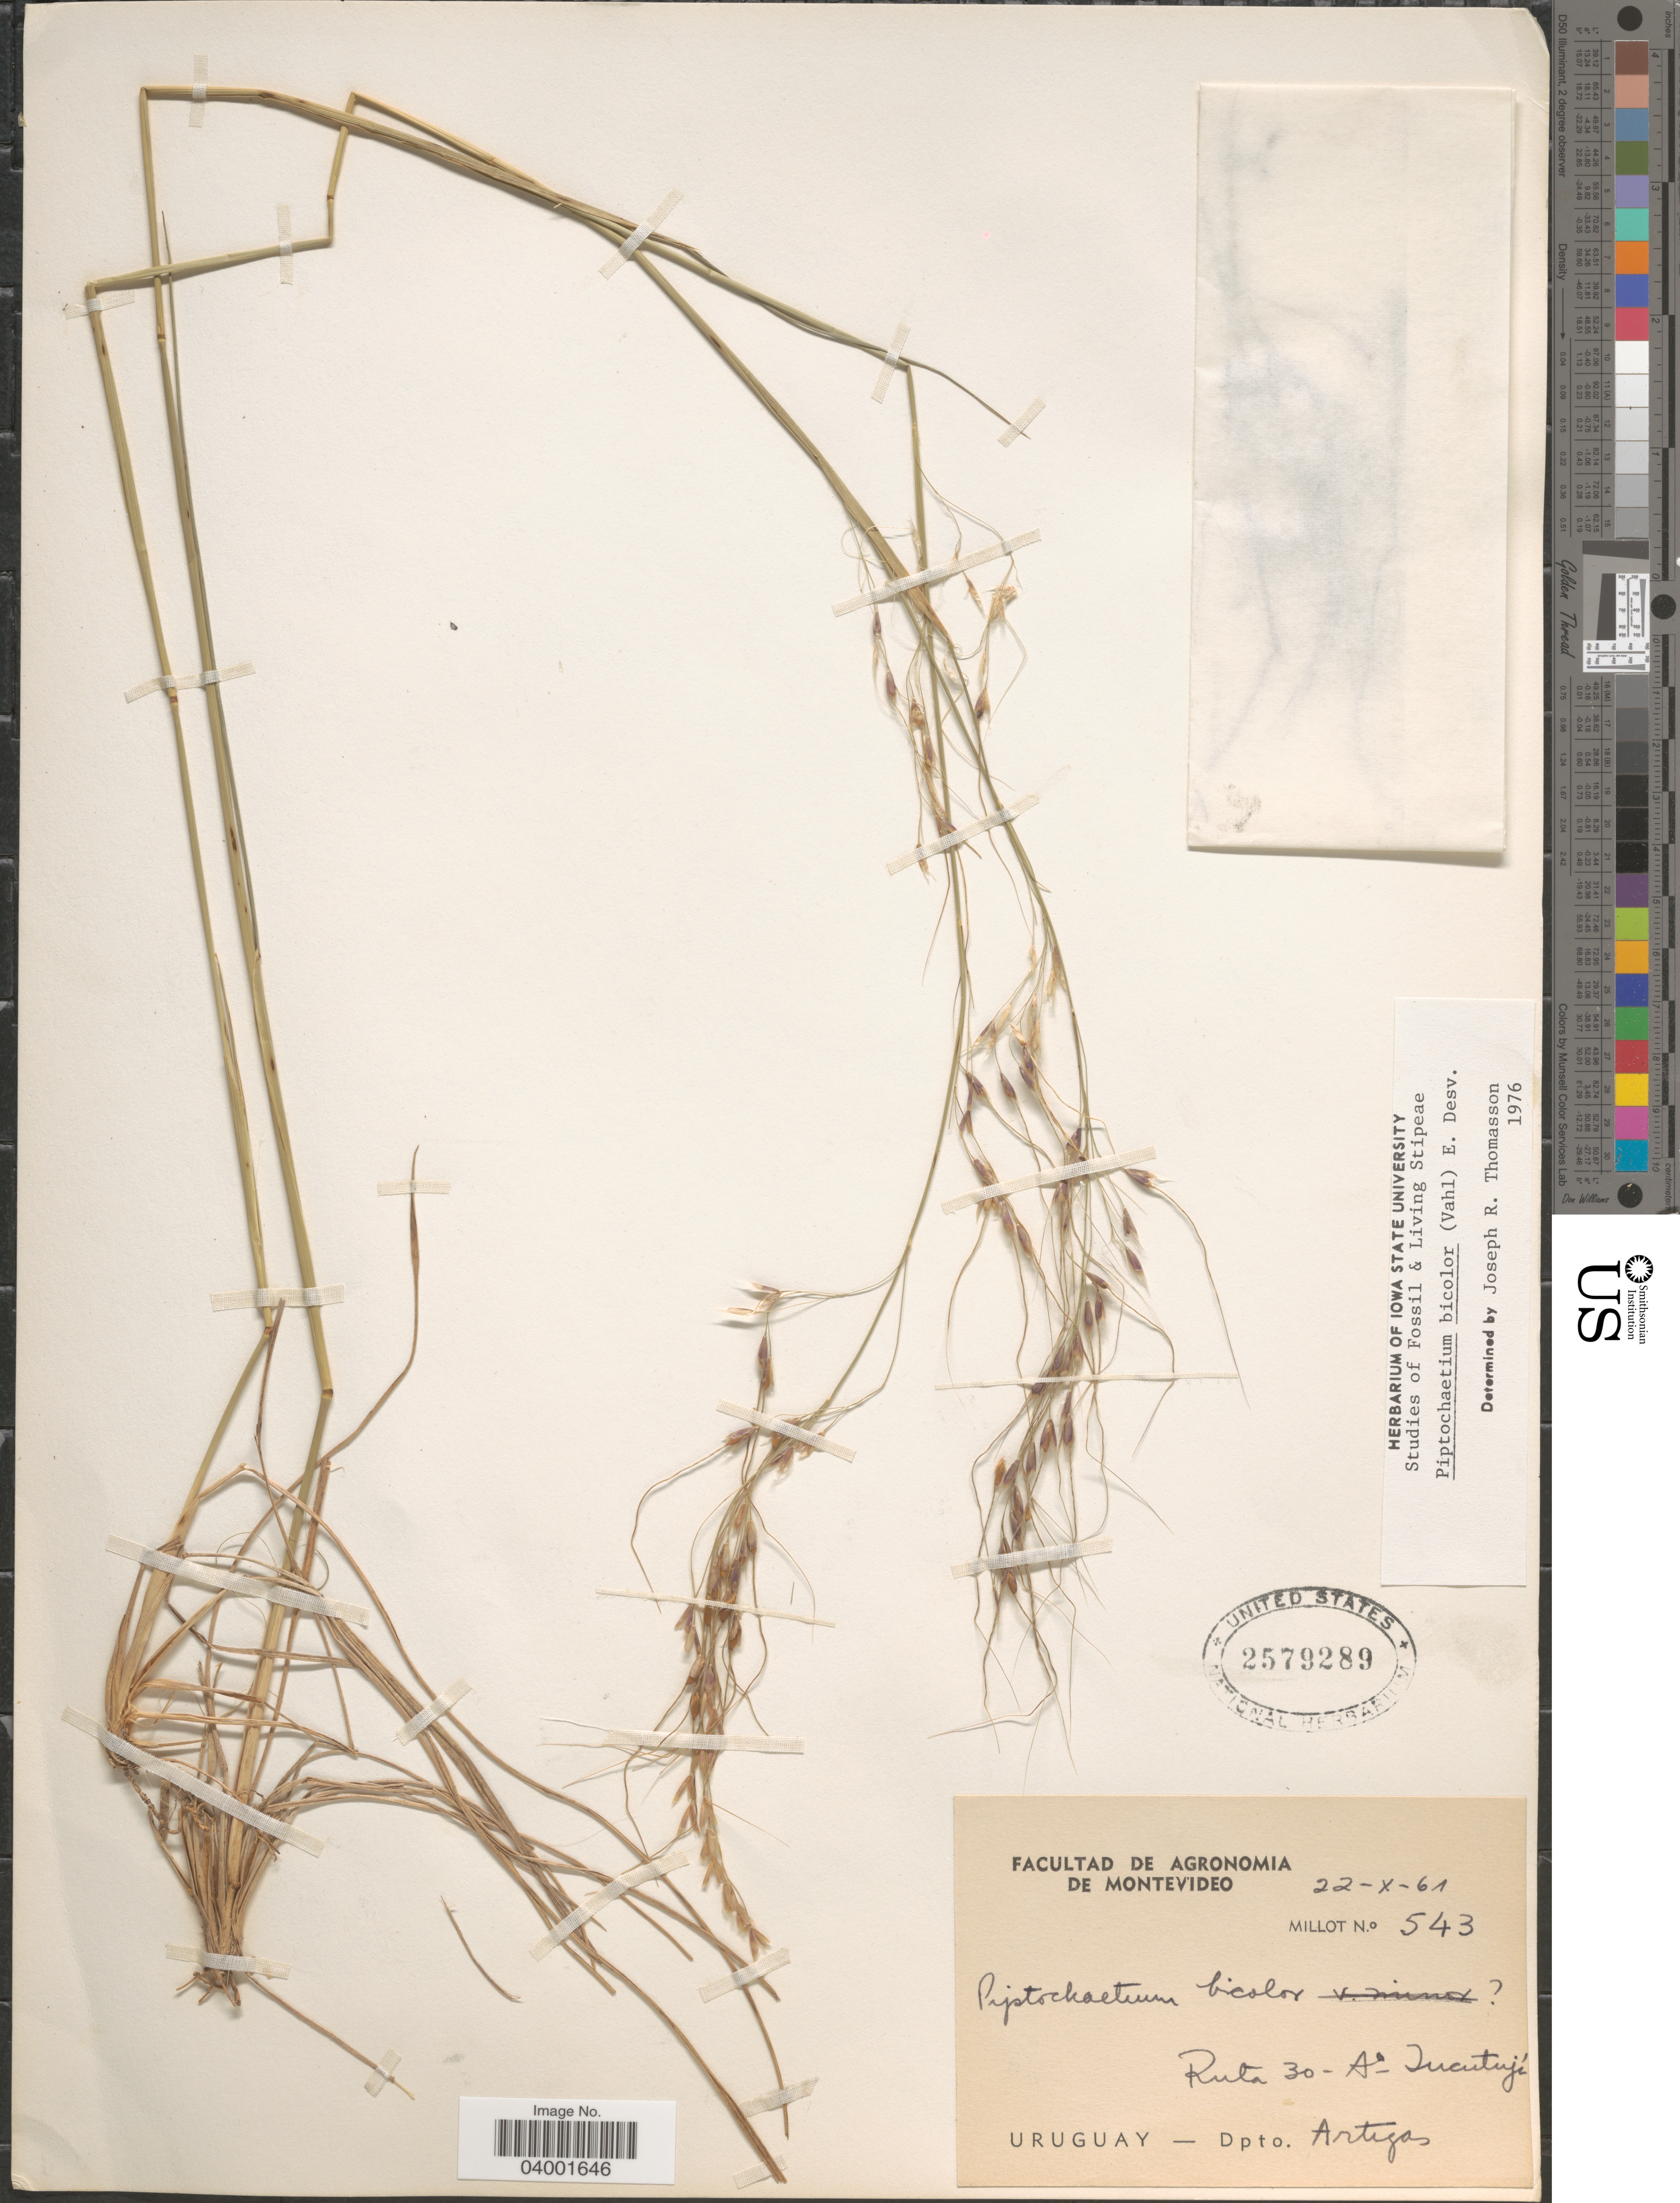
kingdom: Plantae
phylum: Tracheophyta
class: Liliopsida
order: Poales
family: Poaceae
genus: Piptochaetium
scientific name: Piptochaetium bicolor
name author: (Vahl) É. Desv.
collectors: -. Millot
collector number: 543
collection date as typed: Transcribed d/m/y: 22/10/61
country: Uruguay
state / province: Artigas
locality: Ruta 30- Ao Tucutují [interpreted].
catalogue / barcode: US 2579289